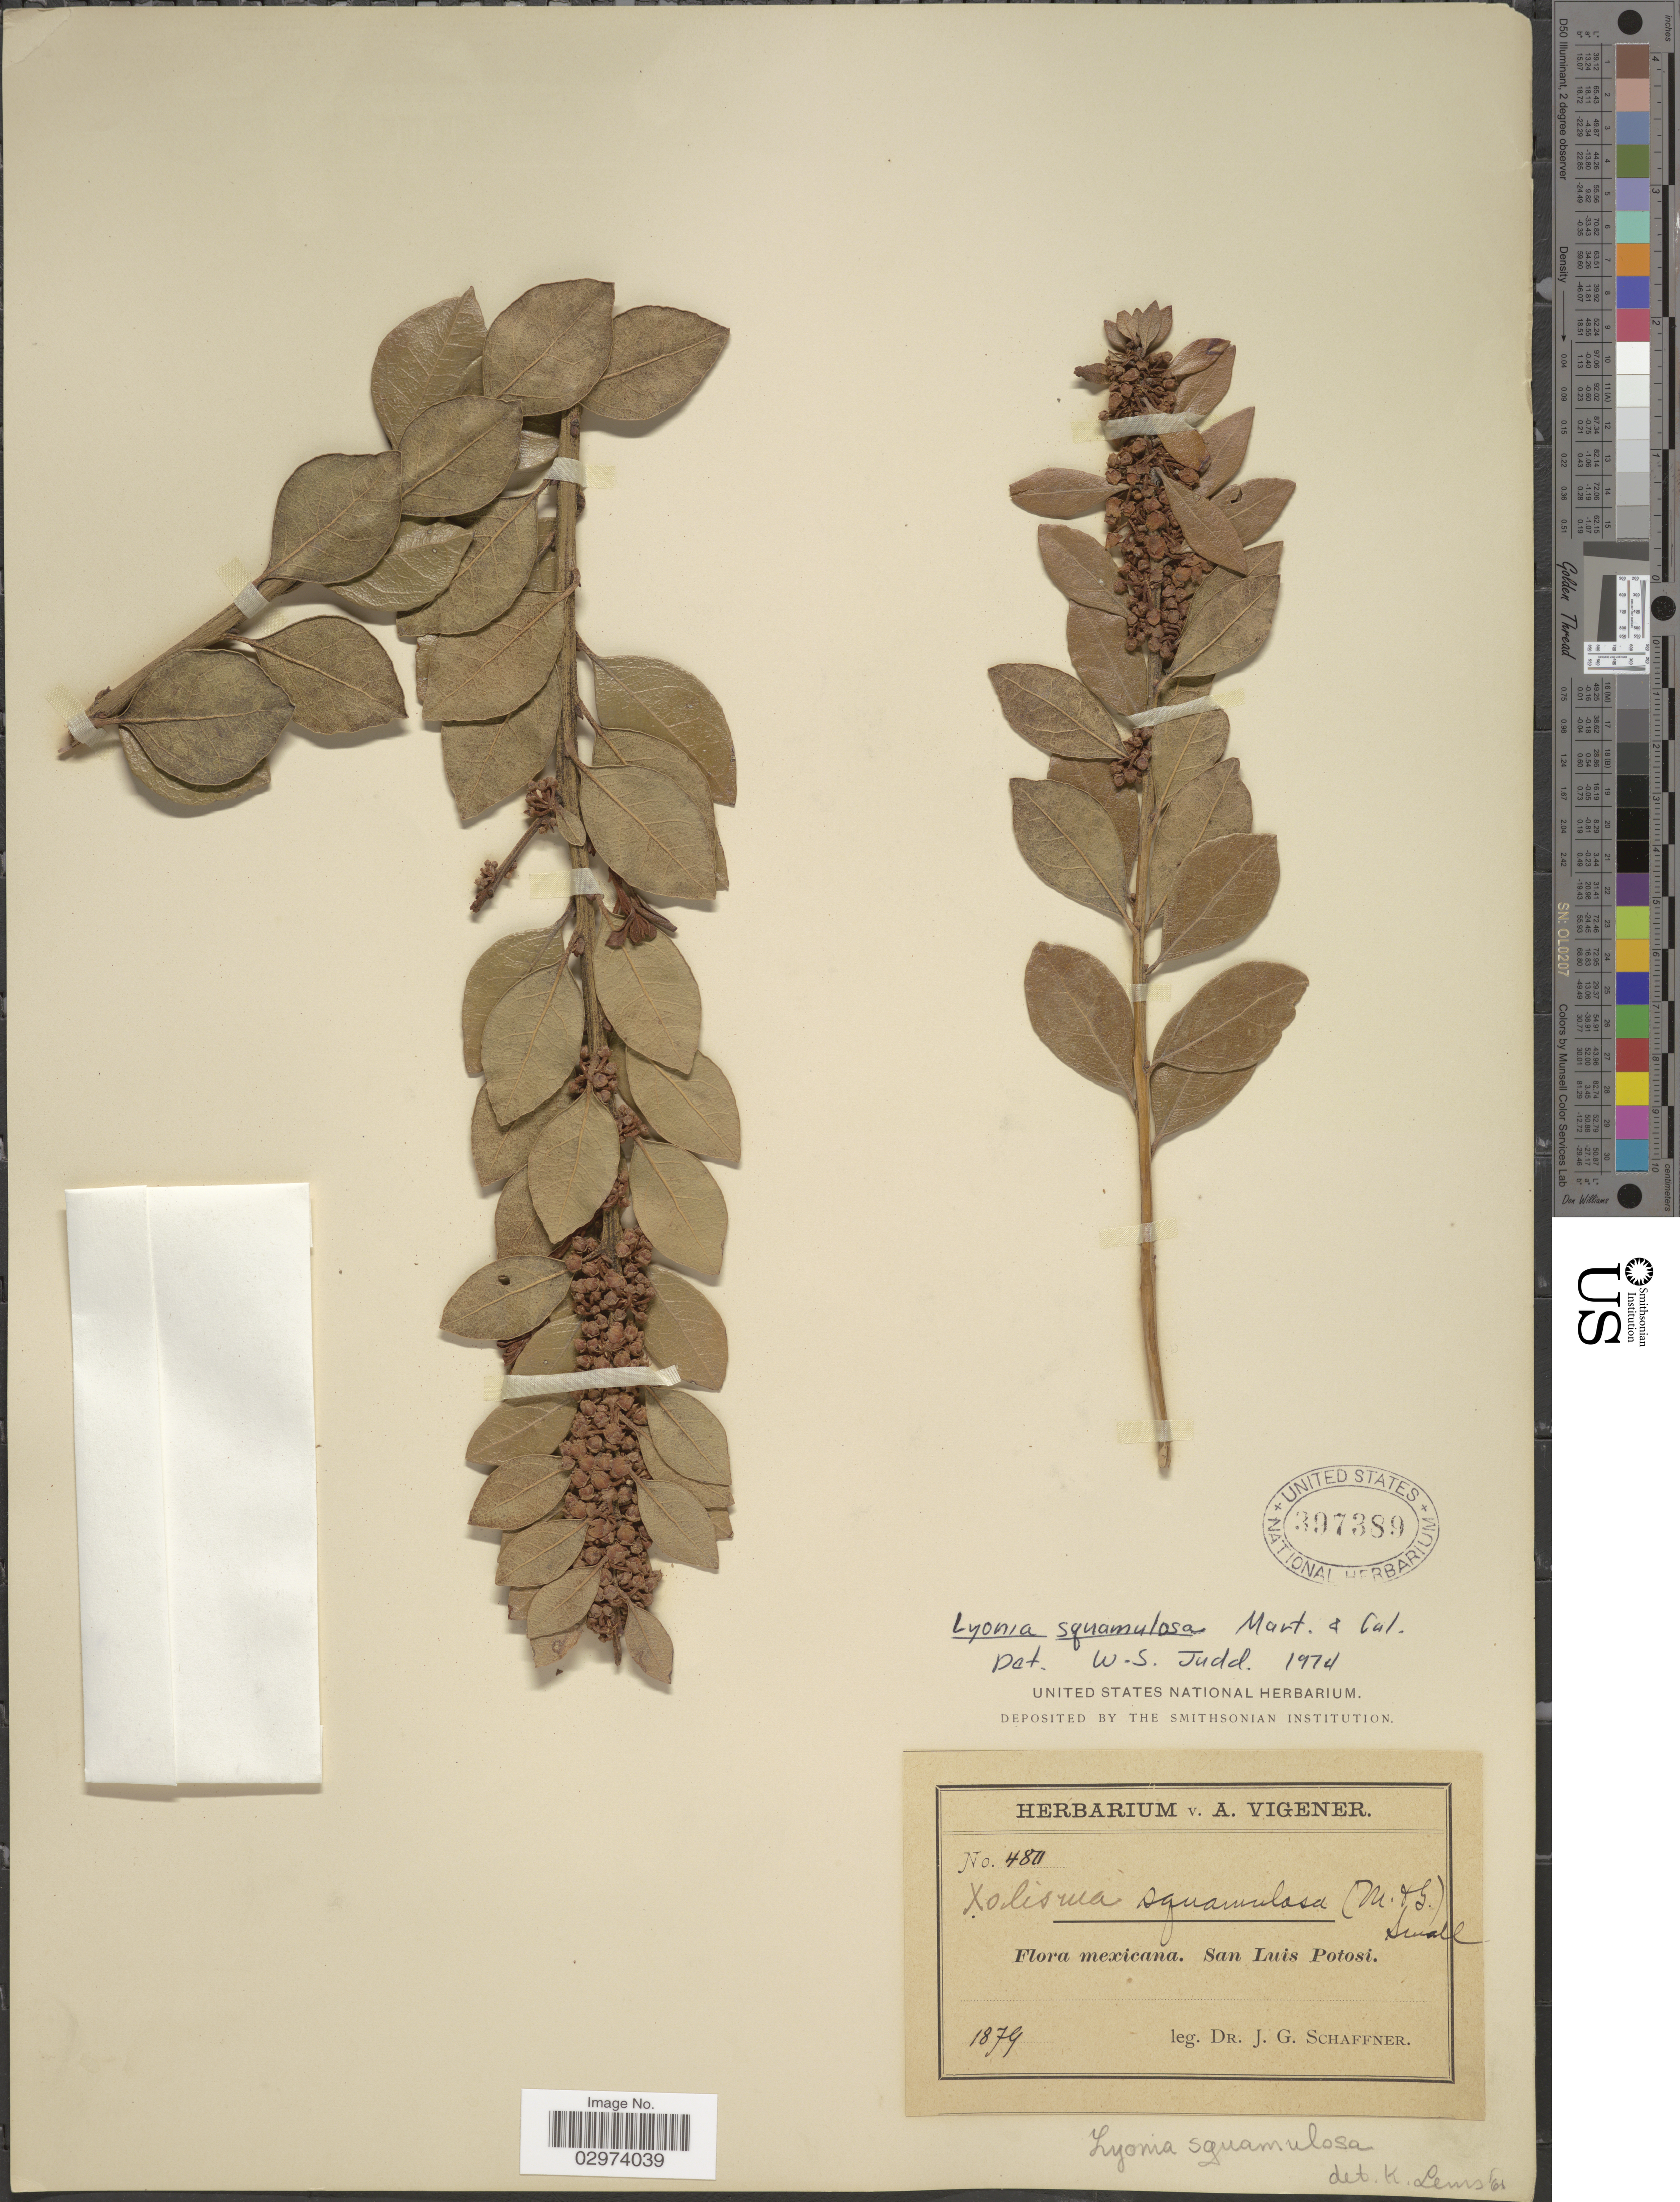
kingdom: Plantae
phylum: Tracheophyta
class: Magnoliopsida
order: Ericales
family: Ericaceae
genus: Lyonia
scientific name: Lyonia squamulosa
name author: M. Martens & Galeotti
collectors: J. G. Schaffner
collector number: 480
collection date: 1879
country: Mexico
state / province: San Luis Potosí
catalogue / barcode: US 397389